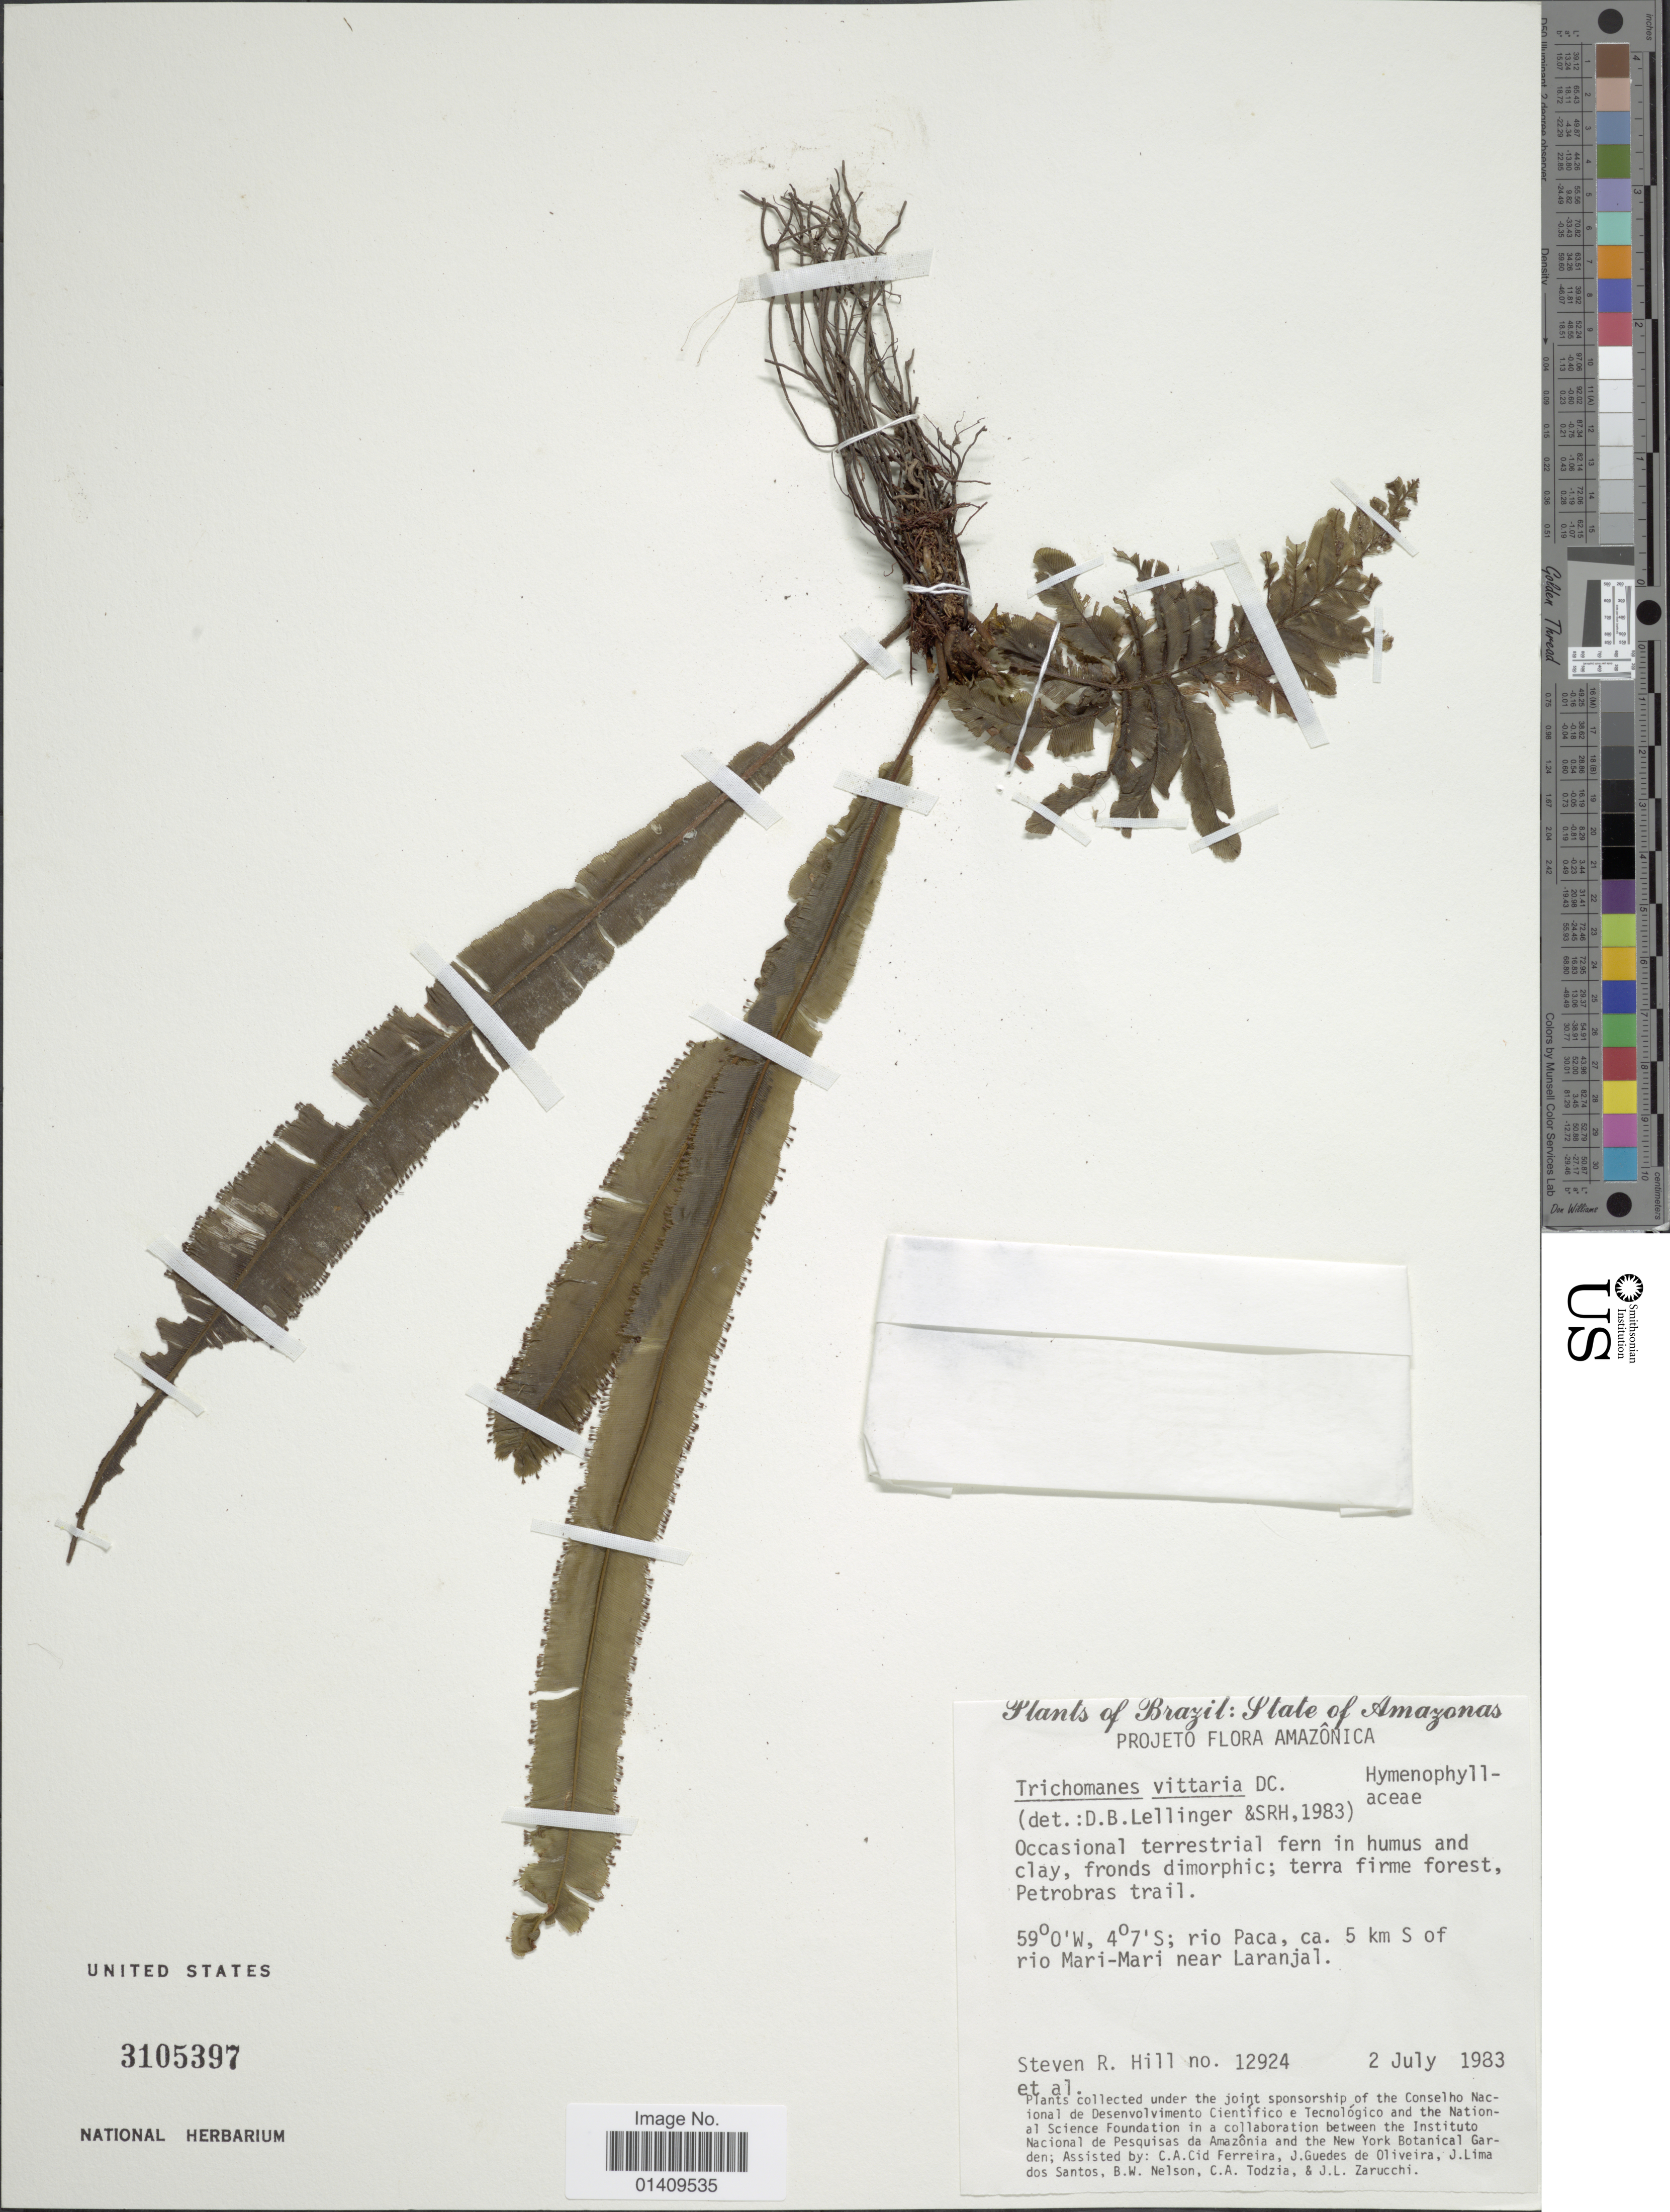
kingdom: Plantae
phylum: Tracheophyta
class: Polypodiopsida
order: Hymenophyllales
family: Hymenophyllaceae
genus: Trichomanes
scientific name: Trichomanes vittaria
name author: DC. ex Poir.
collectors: S. R. Hill, et al. & et al.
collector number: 12924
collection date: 1983-07-02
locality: Projeto flora Amazonica rio Paca ca 5km S of rio Mari-Mari near Laranjal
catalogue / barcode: US 3105397